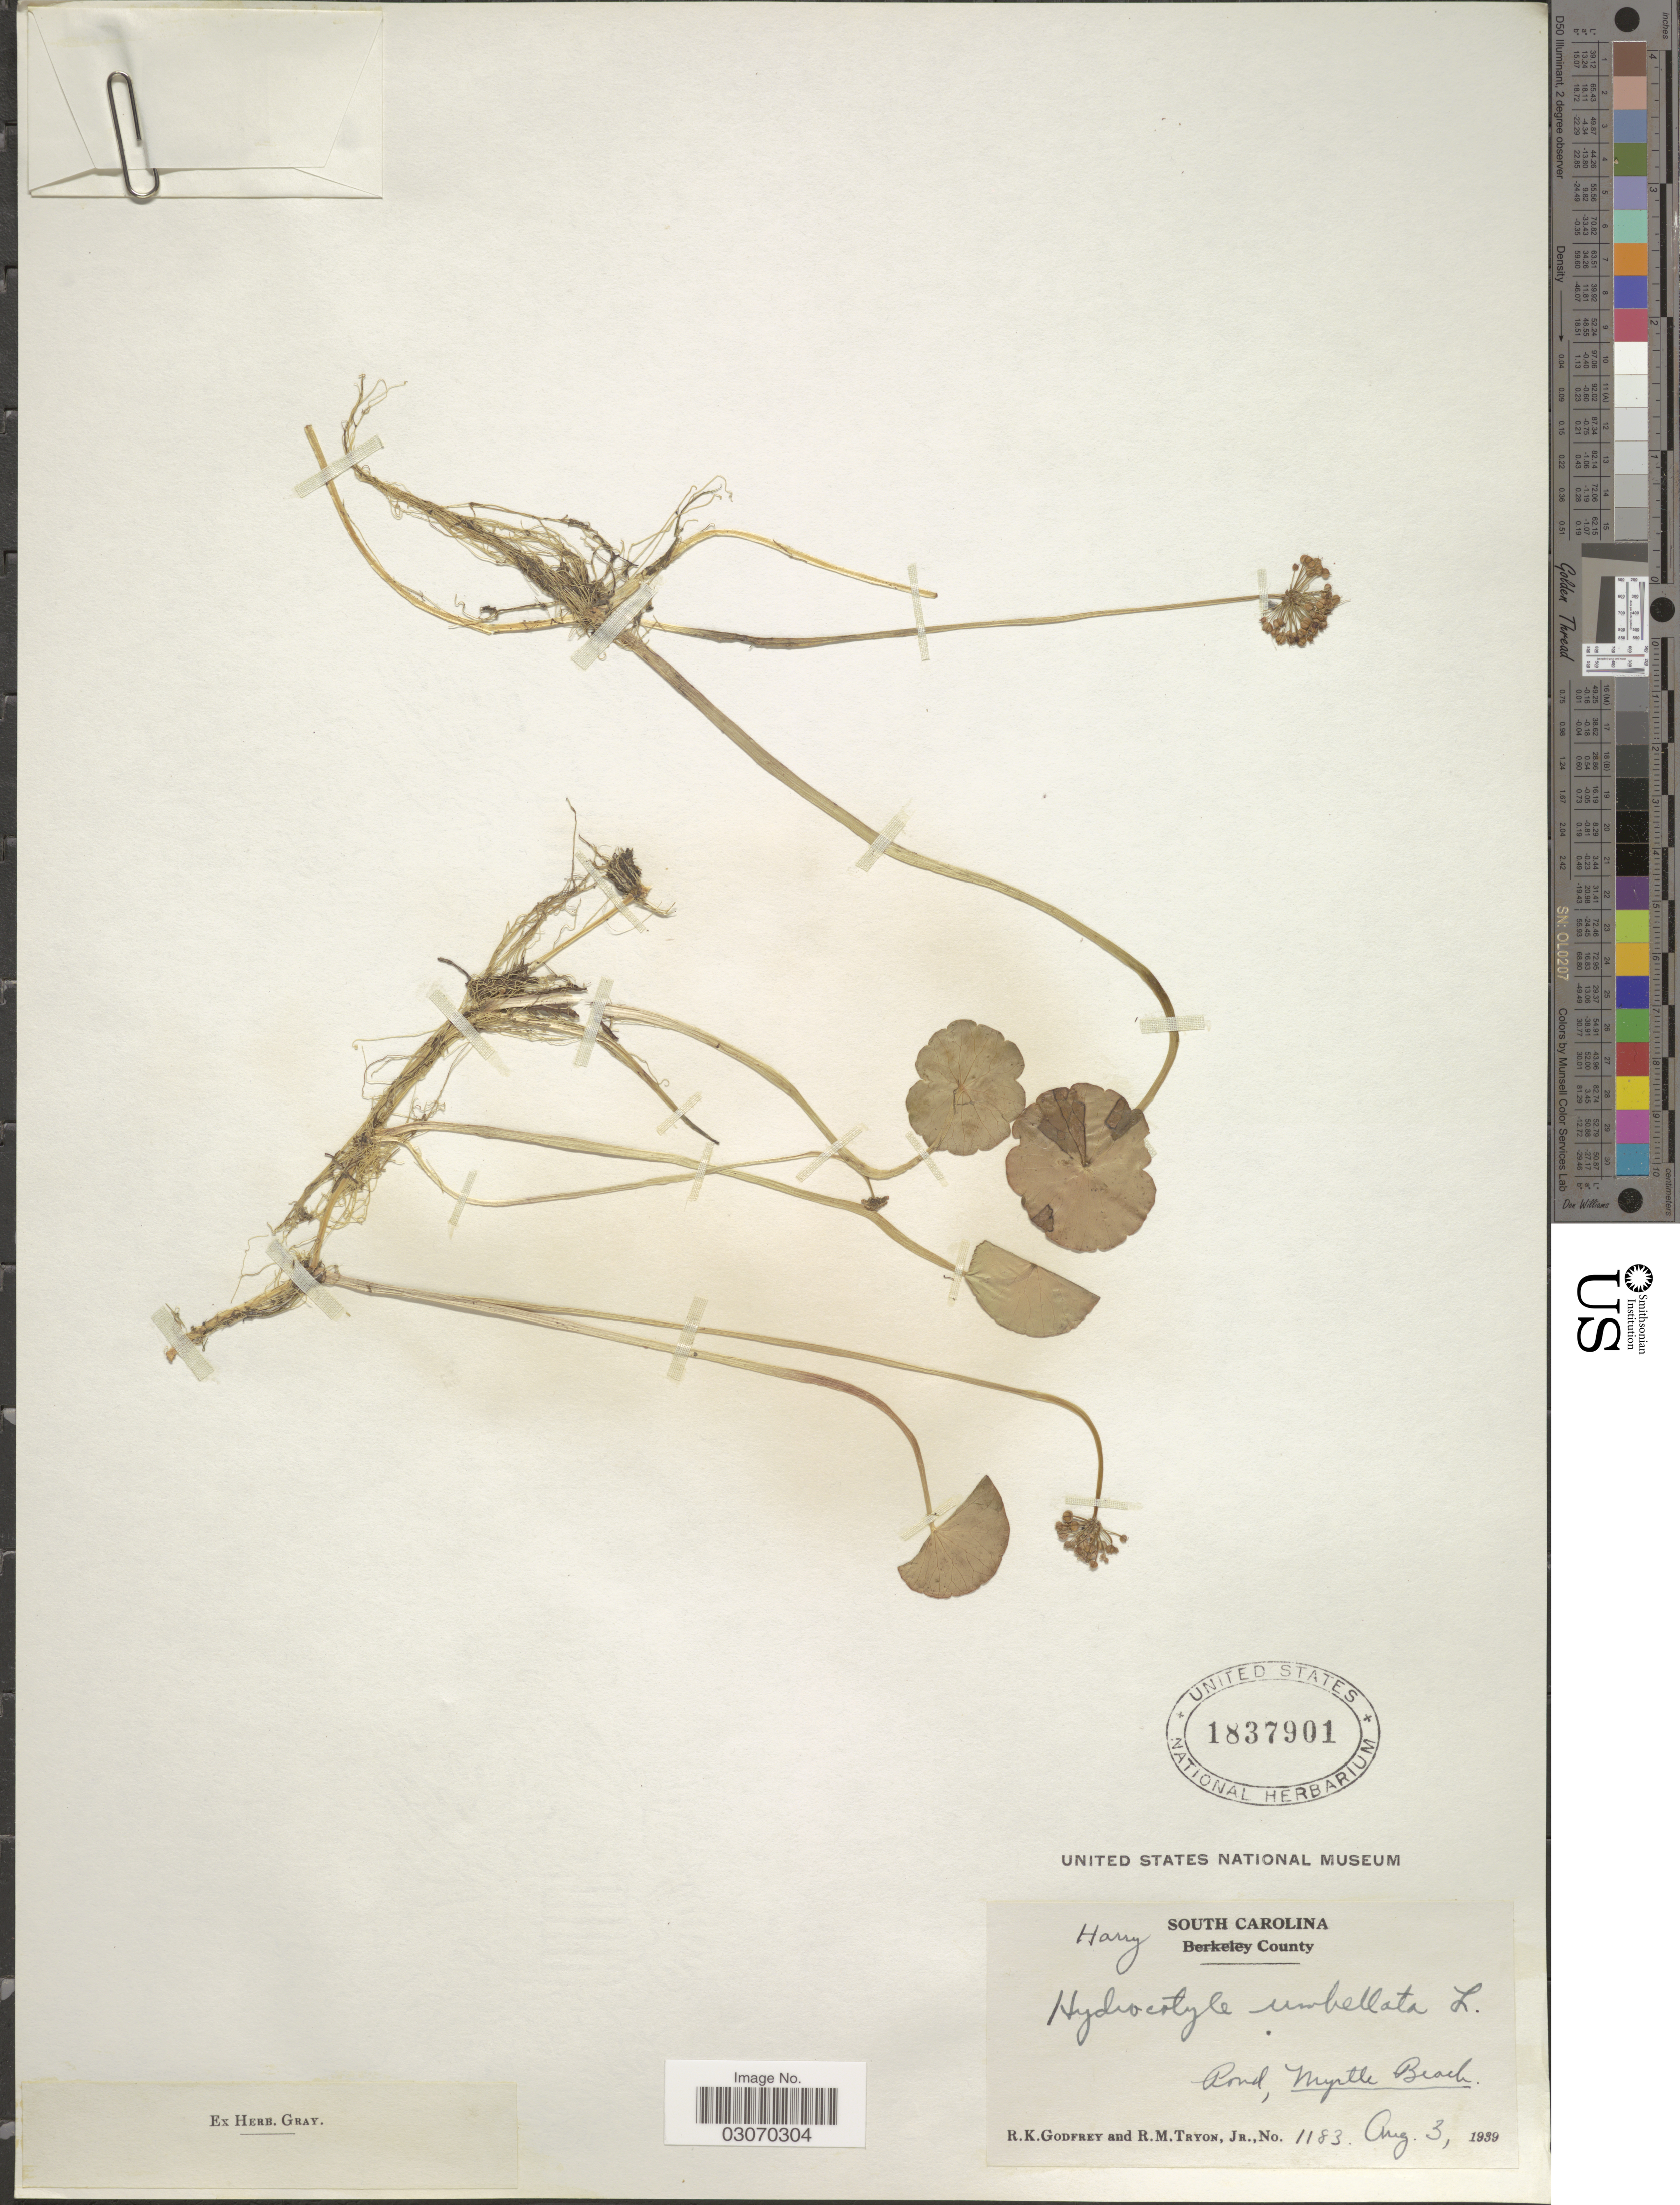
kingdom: Plantae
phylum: Tracheophyta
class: Magnoliopsida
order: Apiales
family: Araliaceae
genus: Hydrocotyle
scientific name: Hydrocotyle umbellata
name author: L.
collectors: R. K. Godfrey & R. Tryon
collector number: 1183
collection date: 1939-08-03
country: United States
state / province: South Carolina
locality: Harry County. Pond, Myrtle Beach.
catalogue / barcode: US 1837901